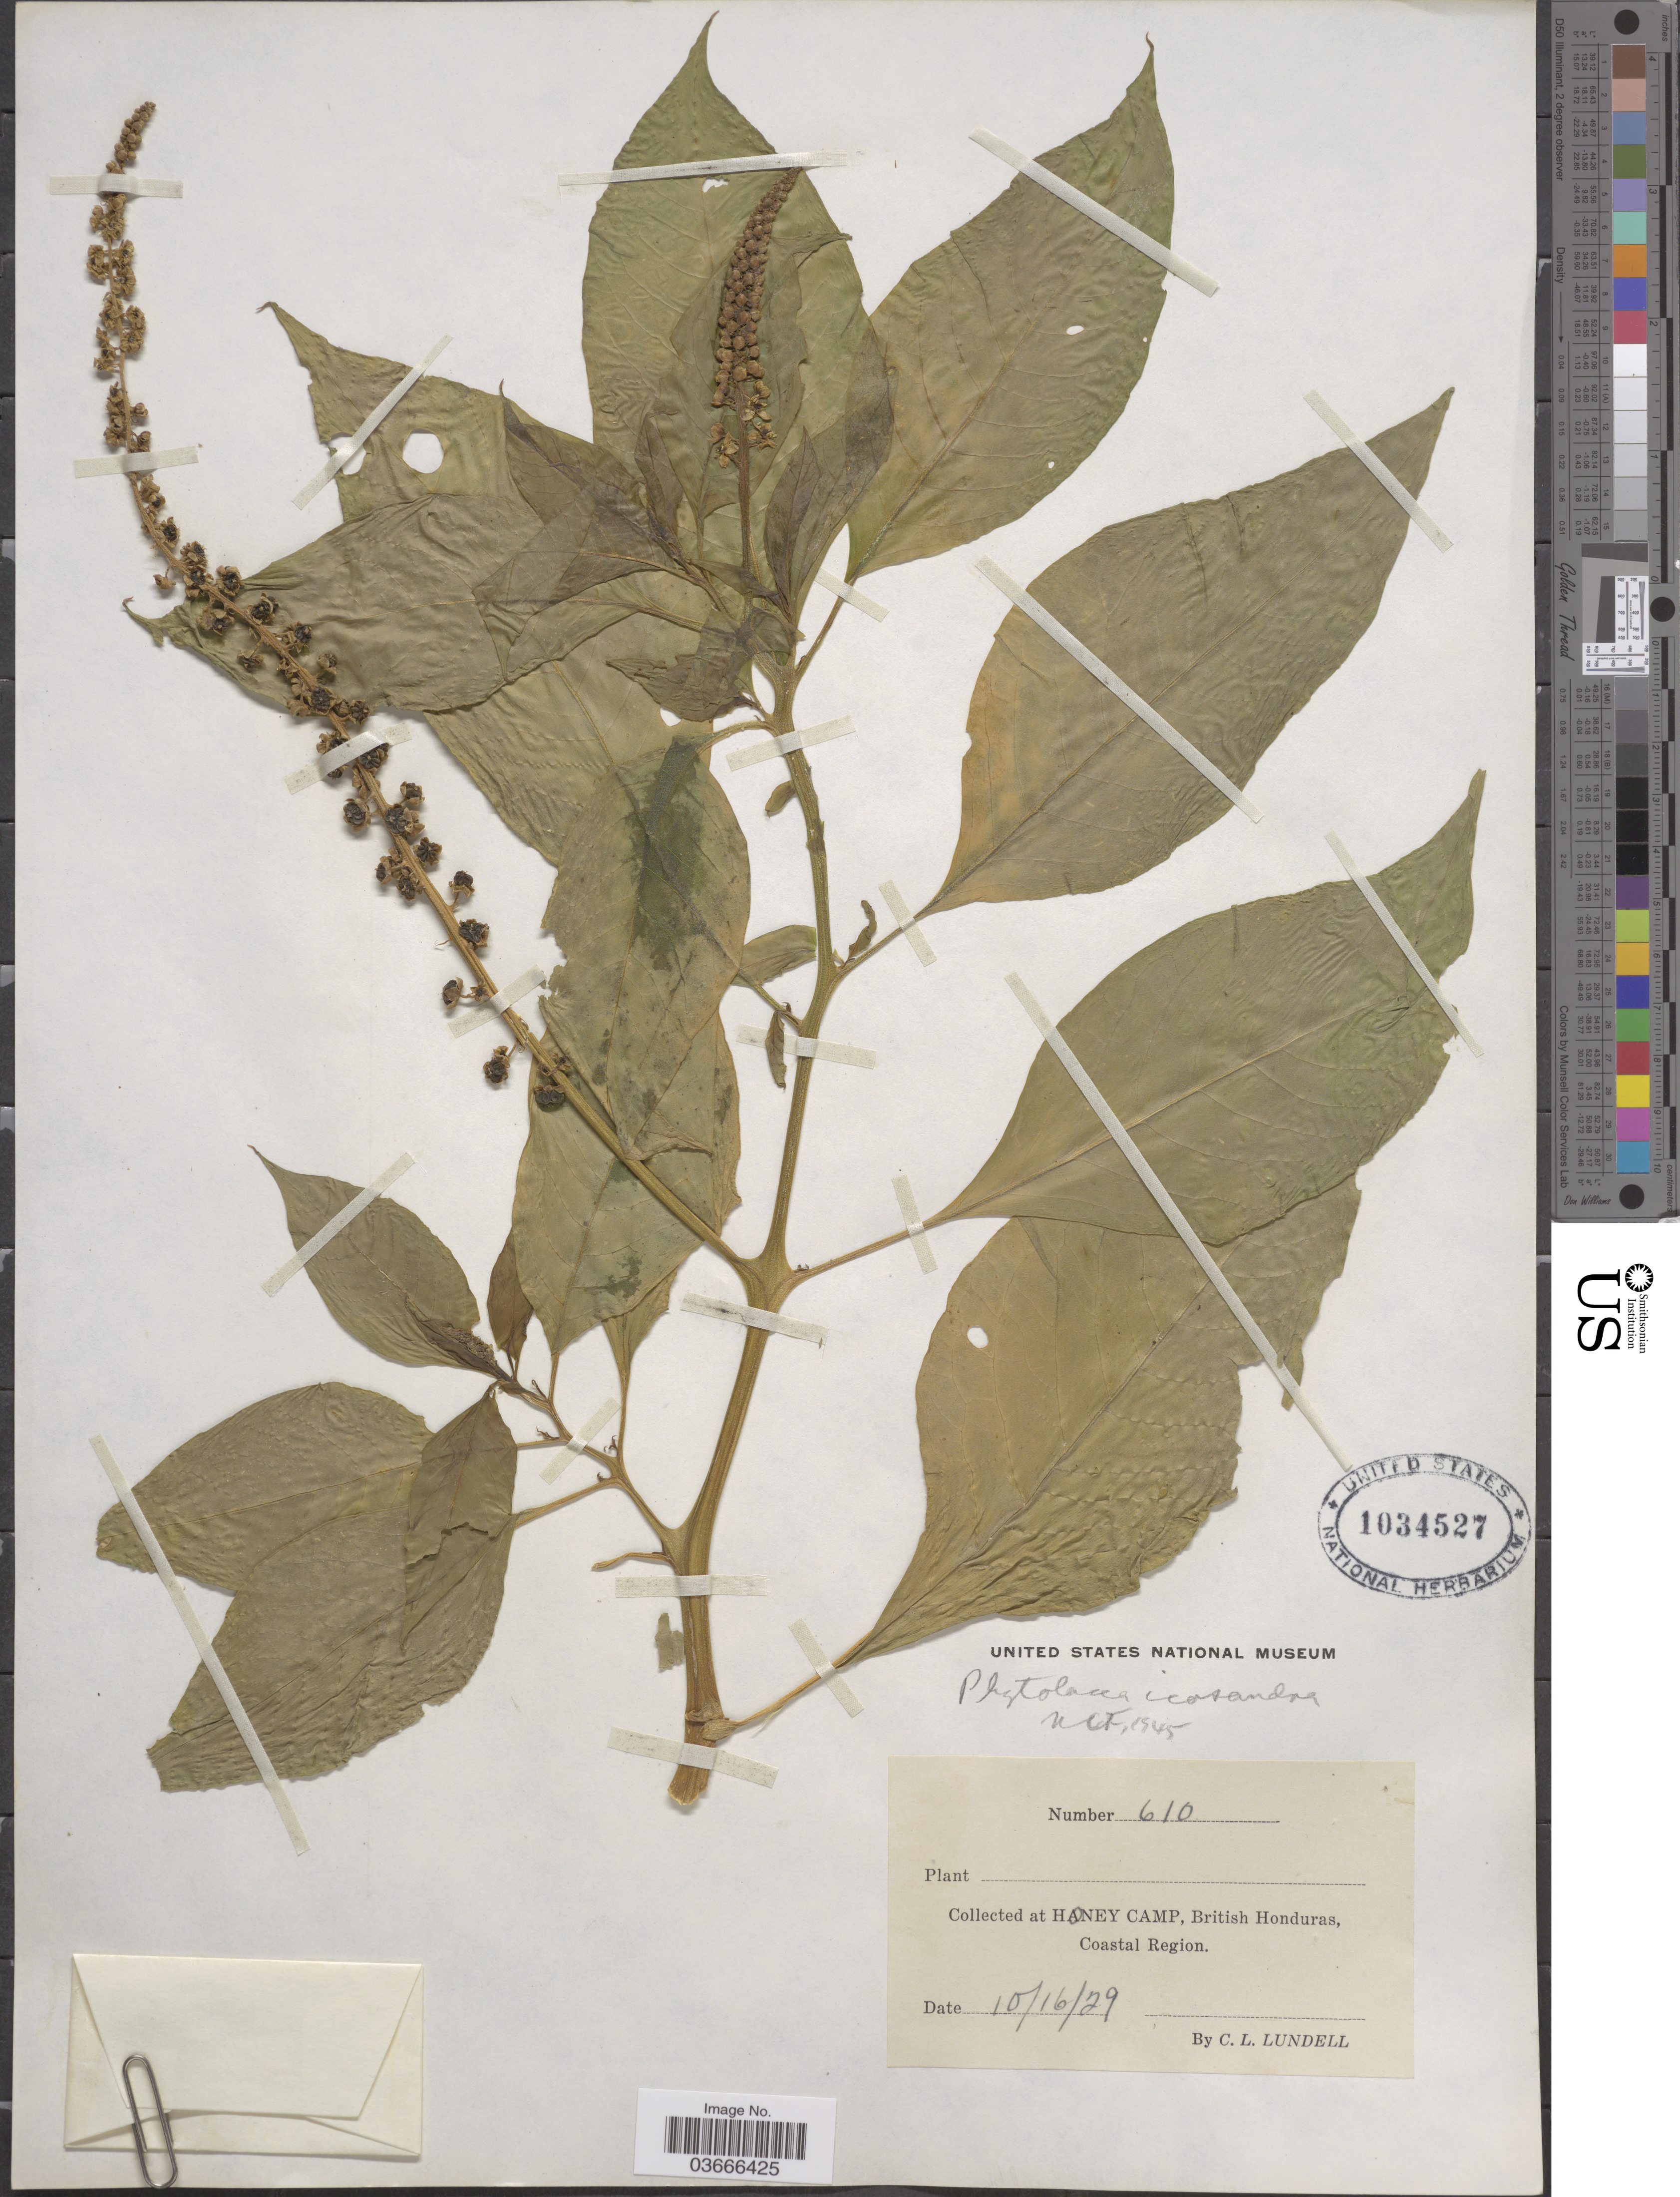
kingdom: Plantae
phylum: Tracheophyta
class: Magnoliopsida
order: Caryophyllales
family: Phytolaccaceae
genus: Phytolacca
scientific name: Phytolacca icosandra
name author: L.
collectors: C. L. Lundell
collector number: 610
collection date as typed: Transcribed d/m/y: 16/10/29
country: Belize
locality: Honey Camp, British Honduras, Coastal Region.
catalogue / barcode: US 1034527